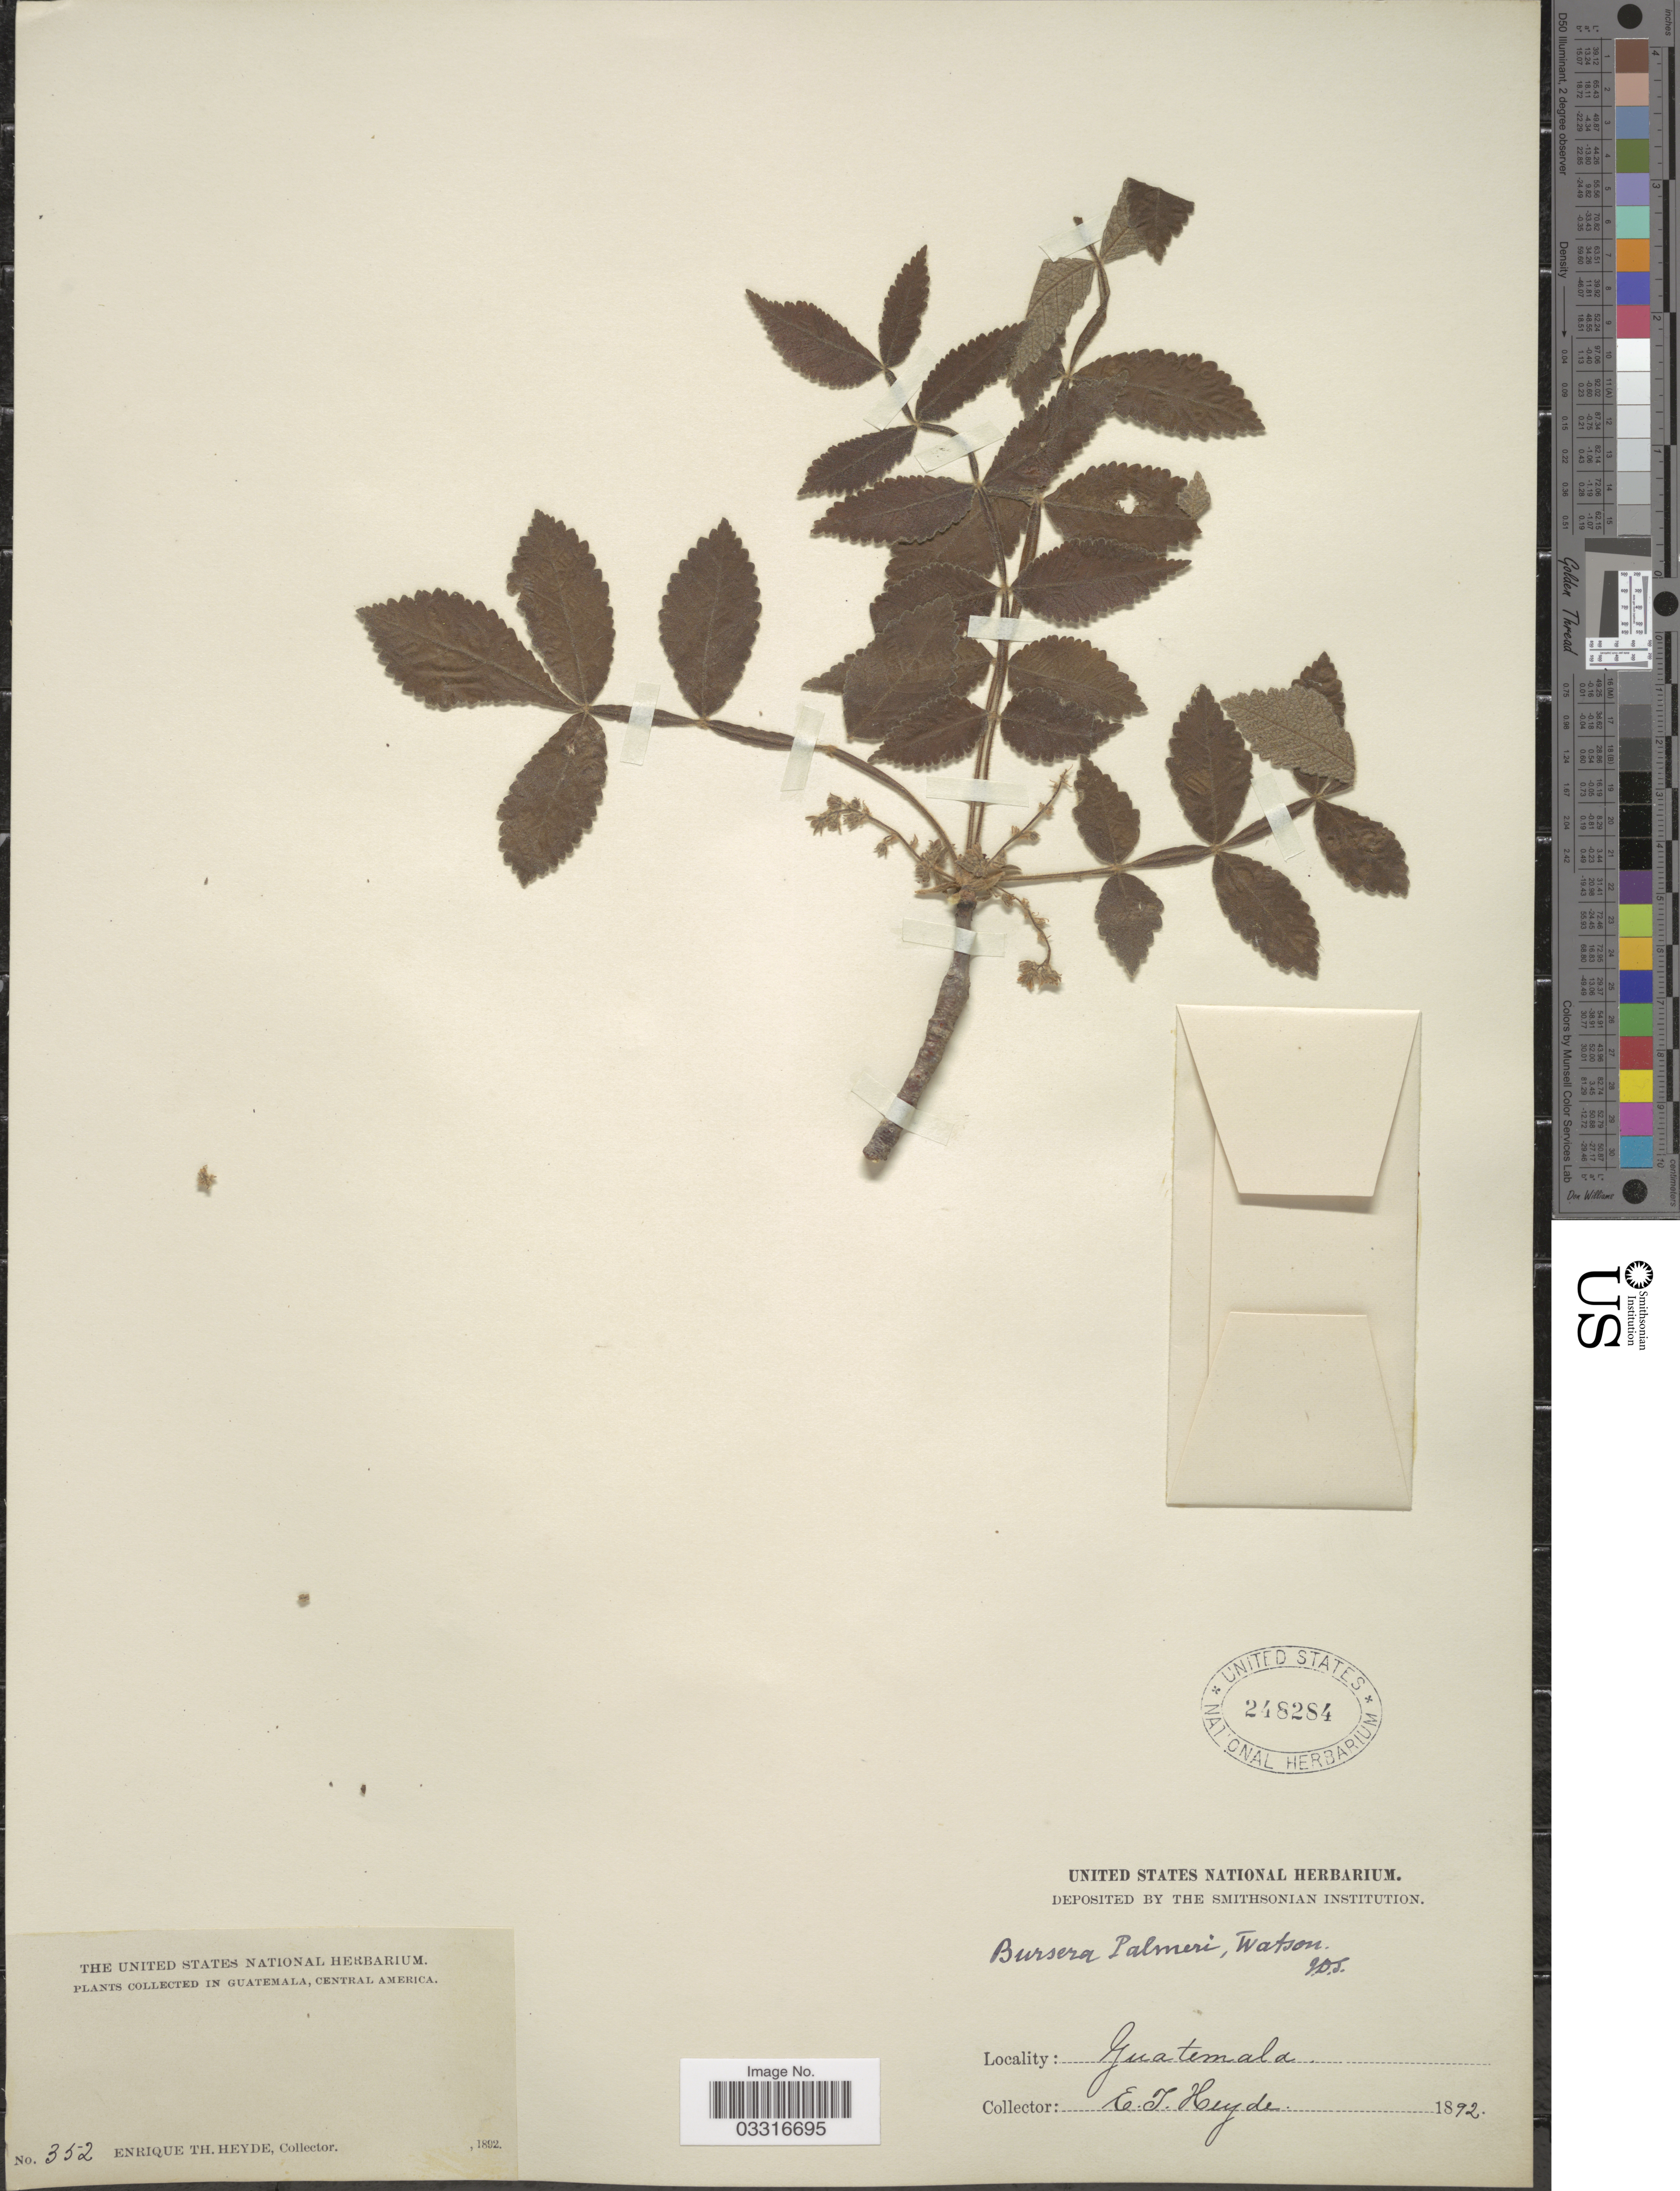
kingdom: Plantae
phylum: Tracheophyta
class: Magnoliopsida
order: Sapindales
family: Burseraceae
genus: Bursera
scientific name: Bursera excelsa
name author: (Kunth) Engl.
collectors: E. T. Heyde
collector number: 352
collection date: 1892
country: Guatemala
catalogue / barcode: US 248284